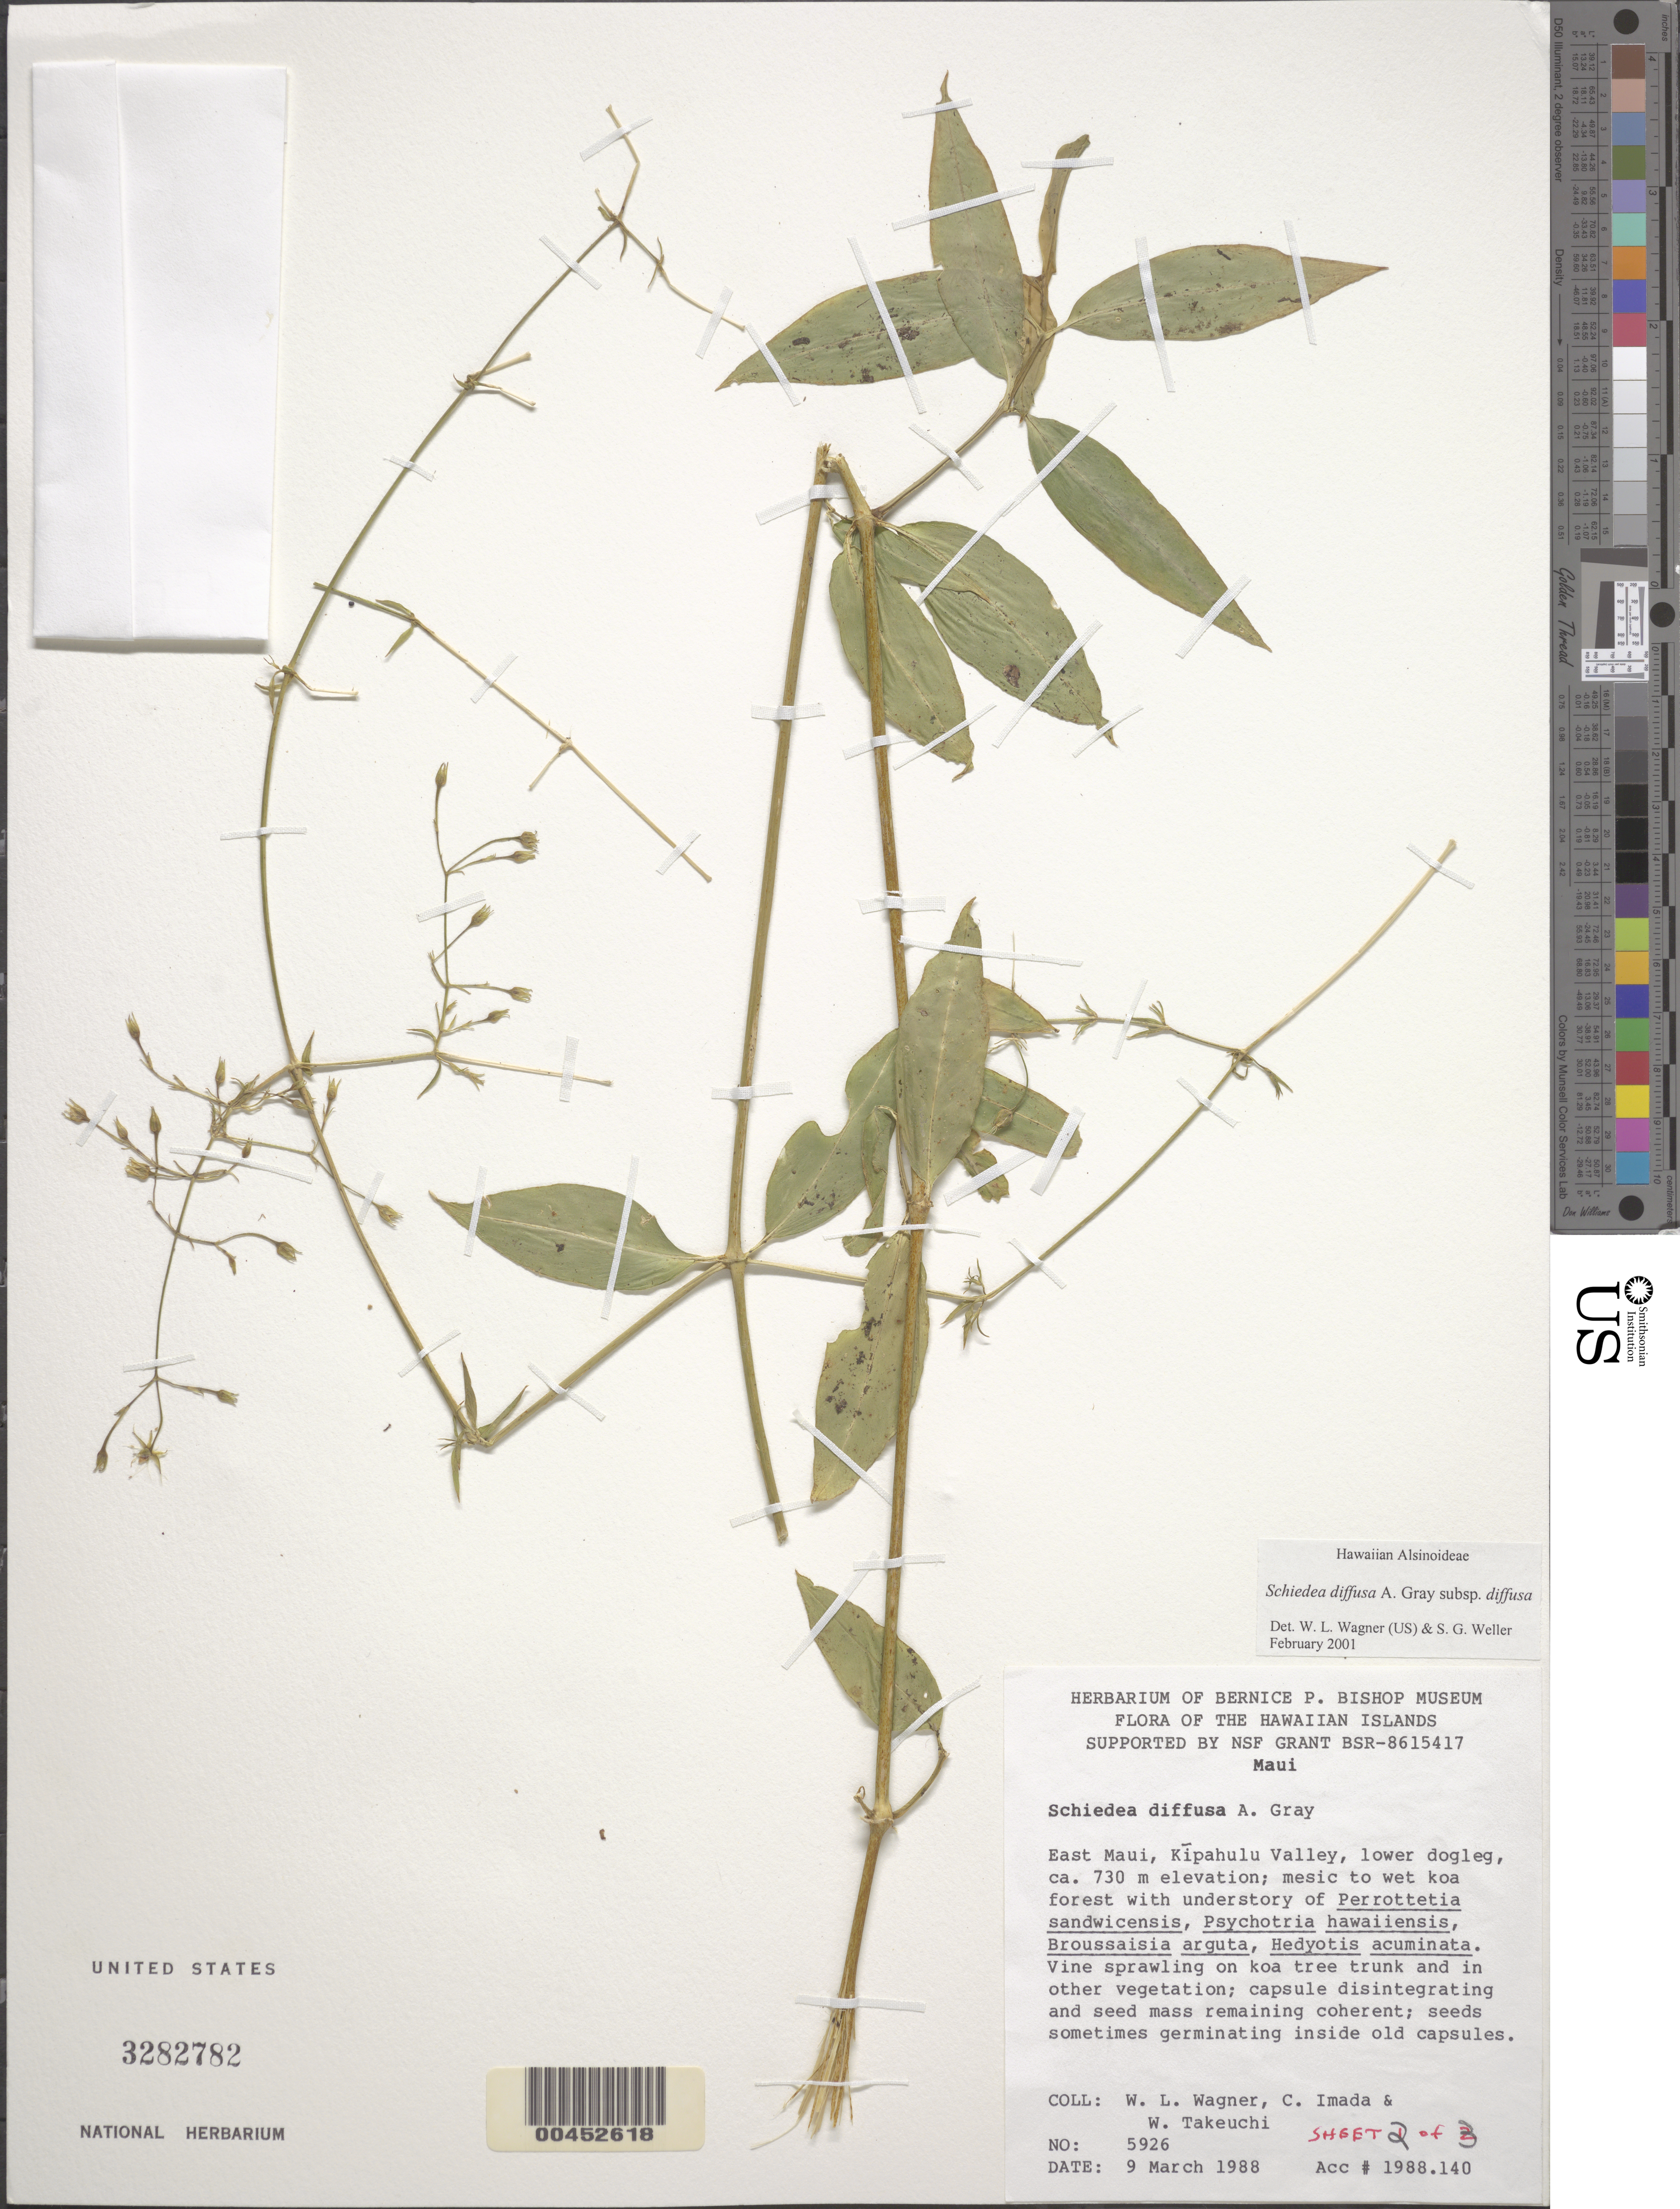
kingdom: Plantae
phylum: Tracheophyta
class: Magnoliopsida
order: Caryophyllales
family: Caryophyllaceae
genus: Schiedea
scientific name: Schiedea diffusa subsp. diffusa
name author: A. Gray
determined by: Wagner, W. L.; Weller, Stephen G.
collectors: W. L. Wagner, C. Imada & W. N. Takeuchi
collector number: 5926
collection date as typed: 9 Mar 1988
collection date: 1988-03-09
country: United States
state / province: Hawaii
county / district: Maui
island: Maui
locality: East Maui, Kipahulu Valley, lower dogleg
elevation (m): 730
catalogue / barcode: US 3282782